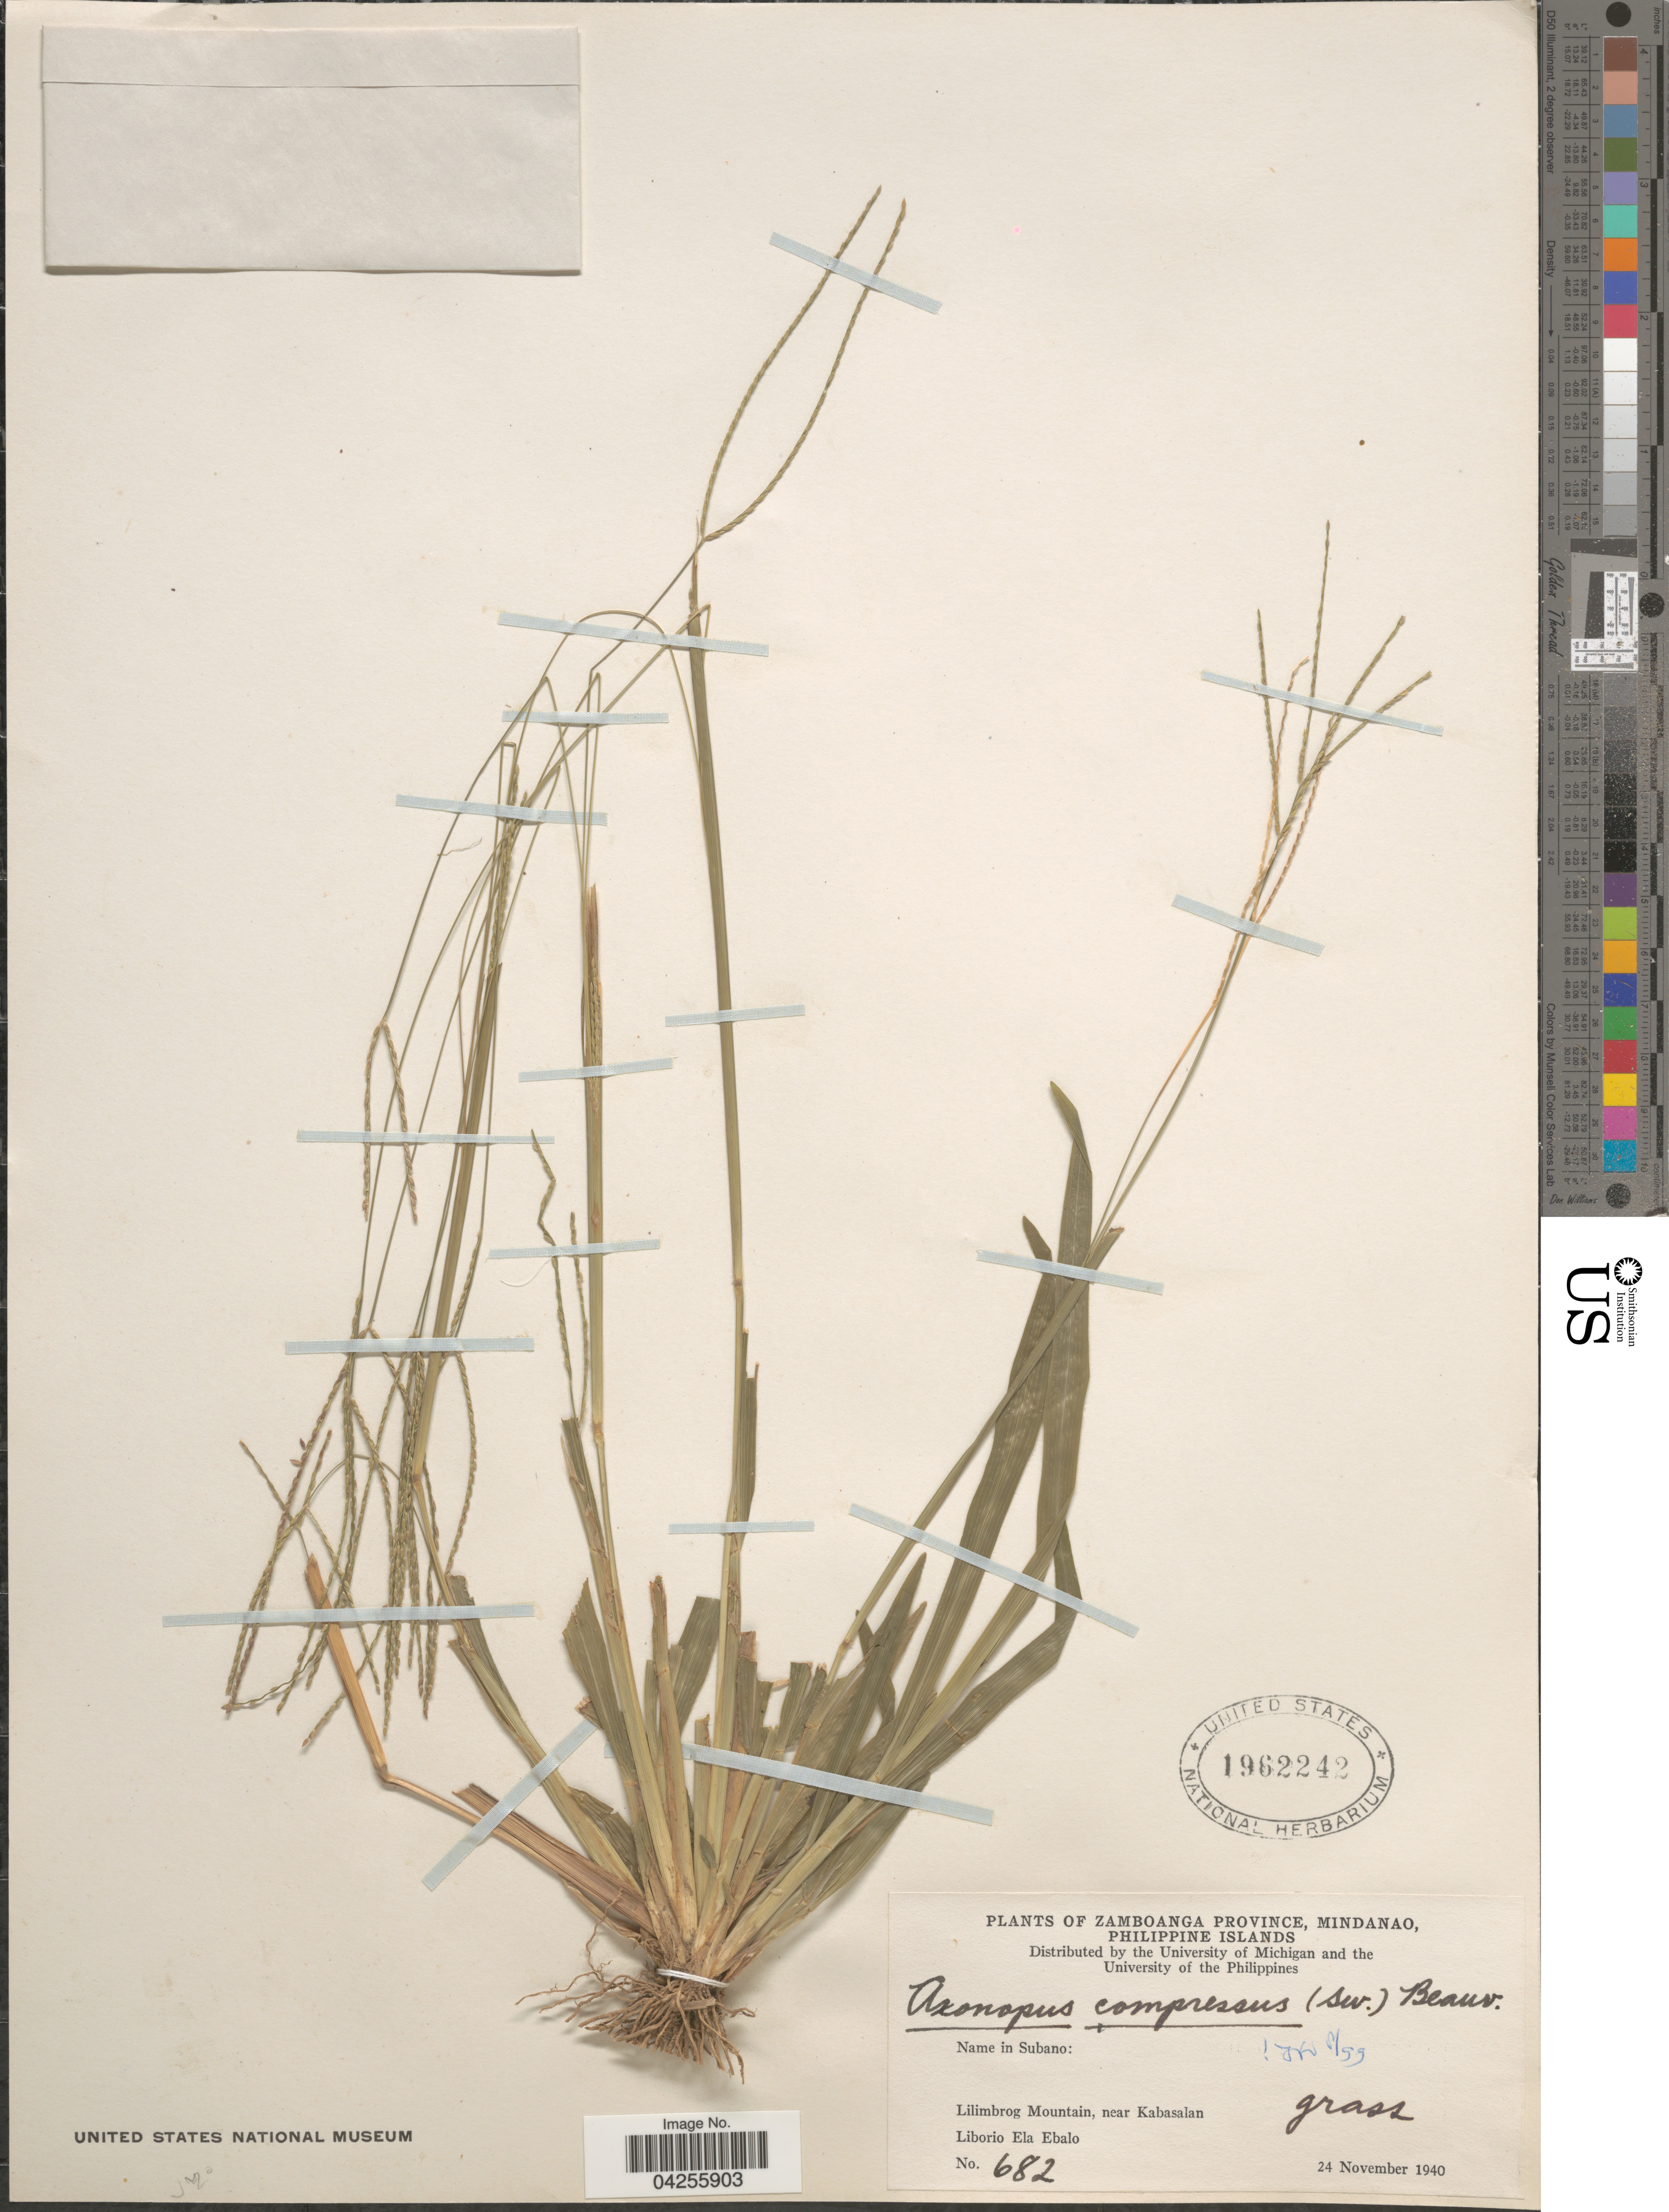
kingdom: Plantae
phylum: Tracheophyta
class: Liliopsida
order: Poales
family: Poaceae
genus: Axonopus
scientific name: Axonopus compressus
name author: (Sw.) P. Beauv.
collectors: L. Ebalo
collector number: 682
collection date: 1940-11-24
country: Philippines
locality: Zamboanga Province, Mindanao, Philippine Islands. Lilimbrog Mountain, near Kabasalan.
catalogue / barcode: US 1962242